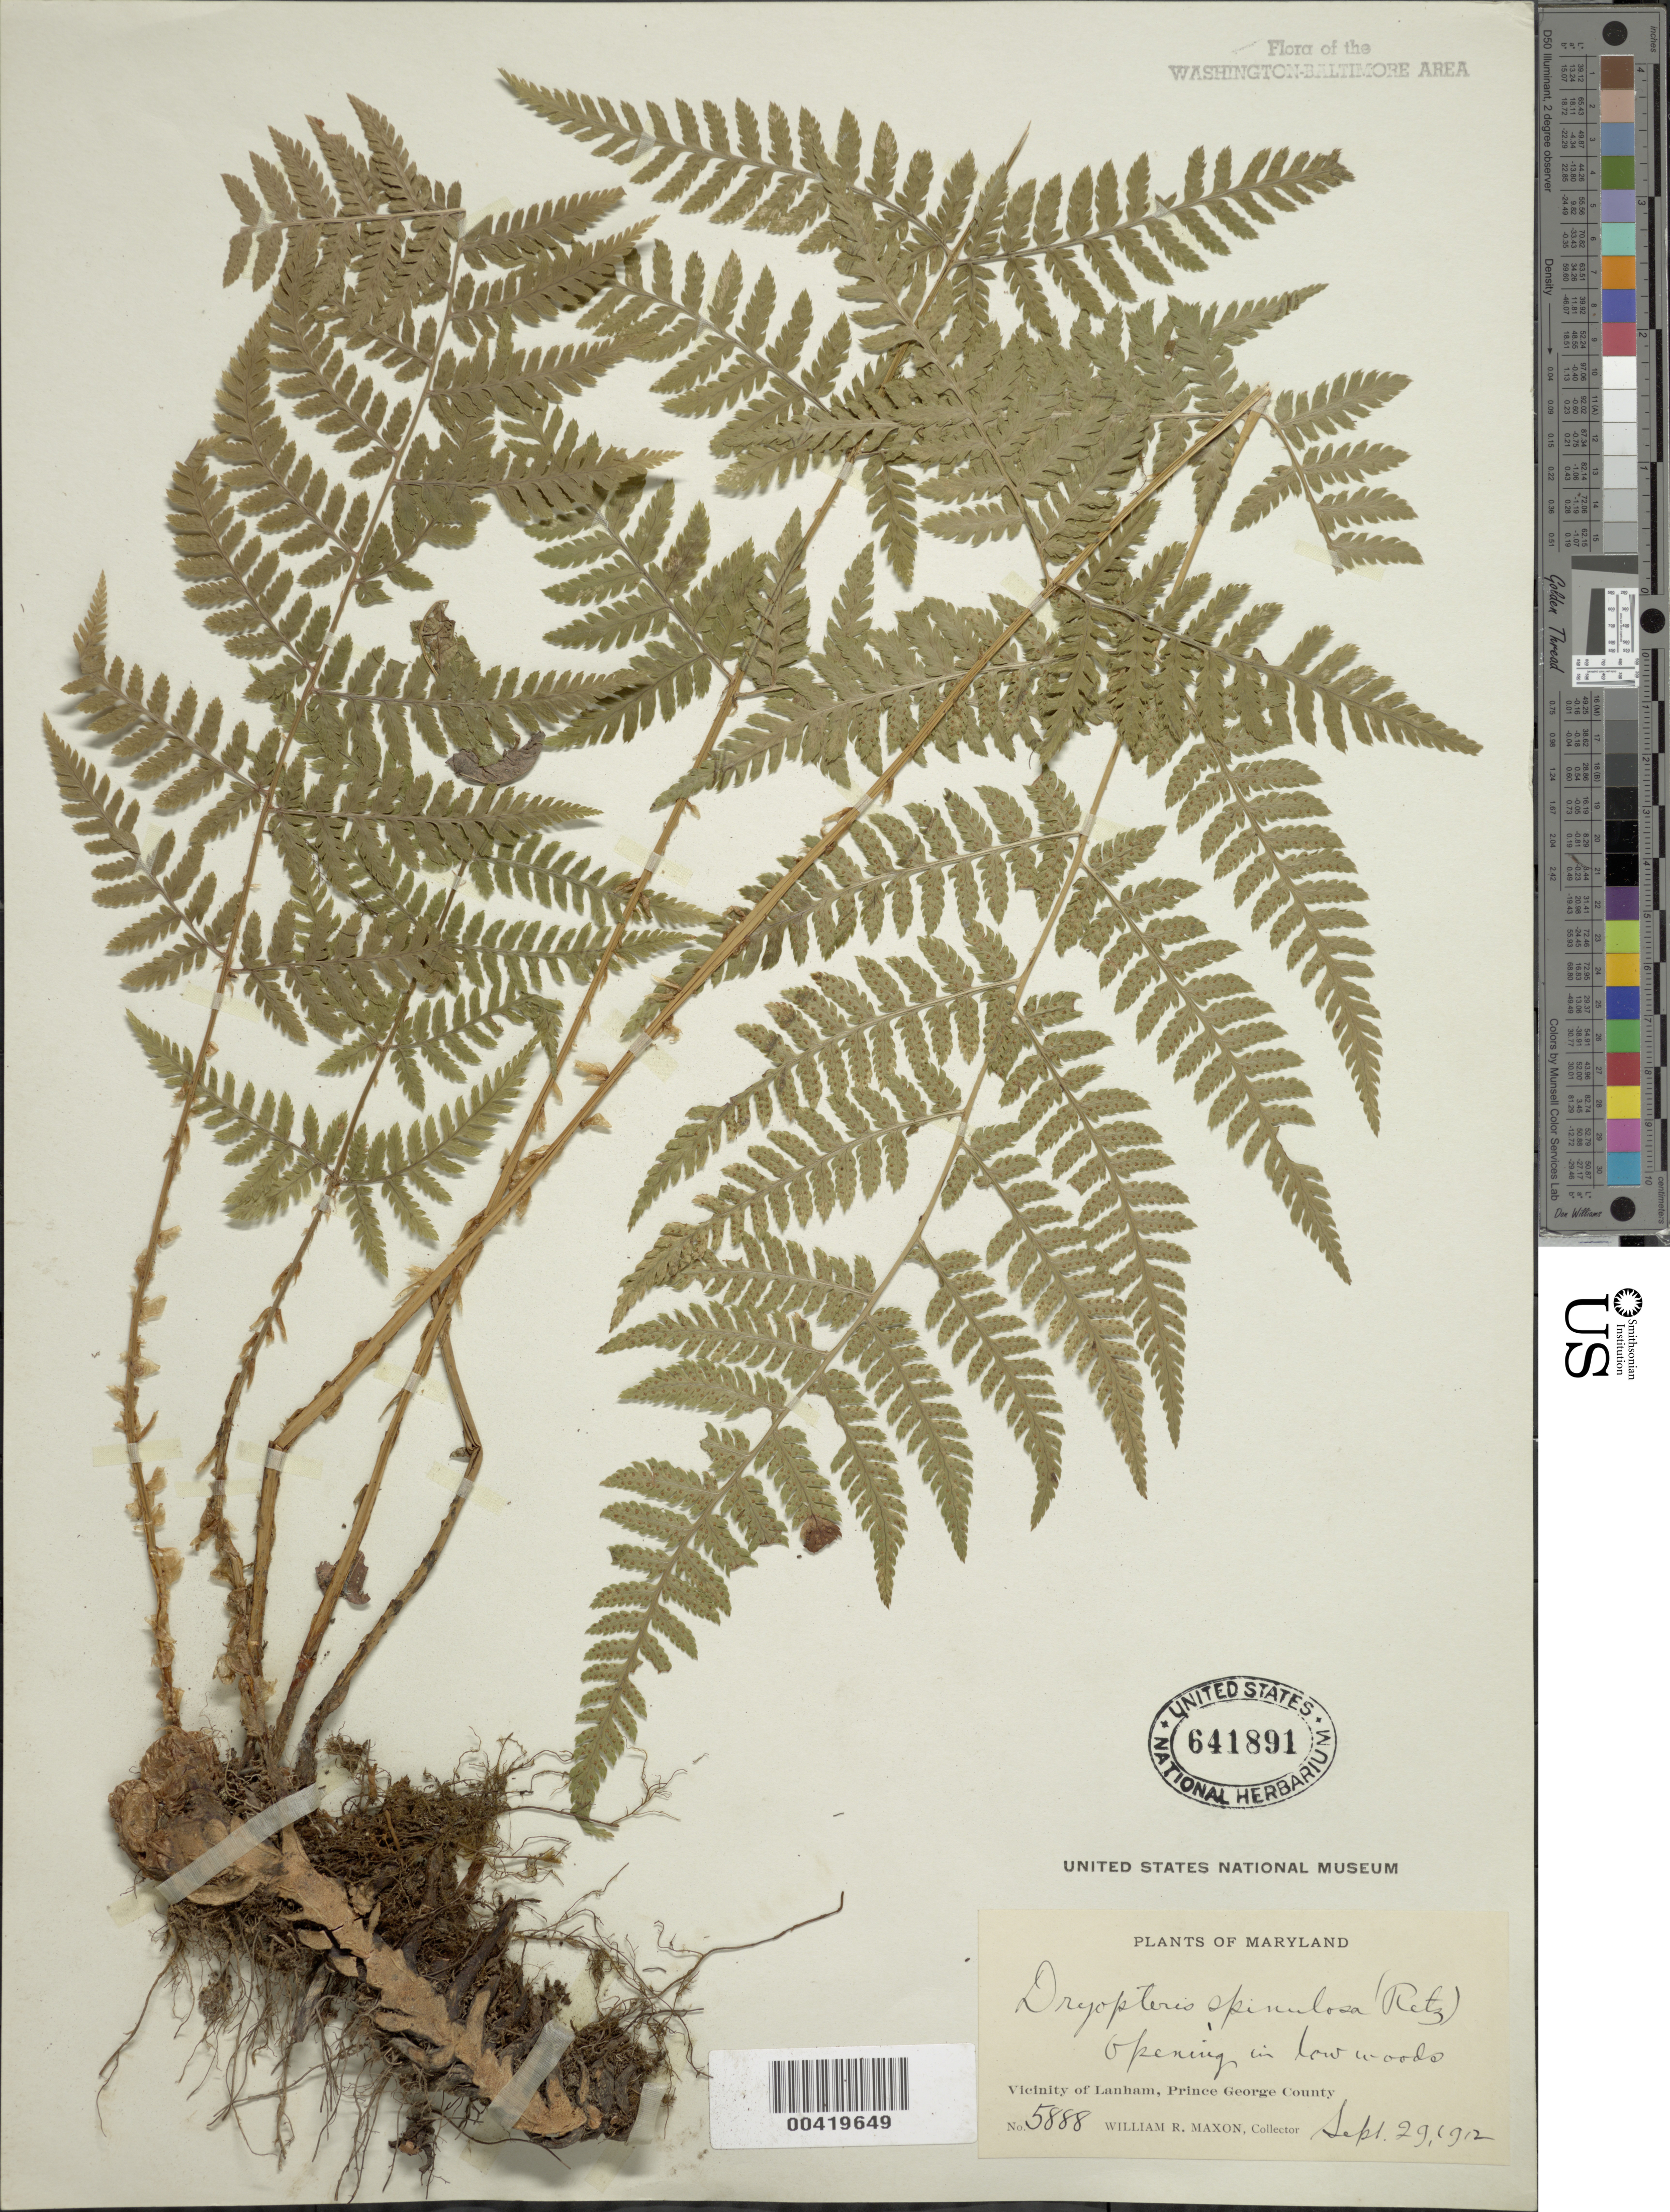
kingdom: Plantae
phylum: Tracheophyta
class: Polypodiopsida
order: Polypodiales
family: Dryopteridaceae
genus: Dryopteris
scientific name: Dryopteris carthusiana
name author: (Villars) H.P. Fuchs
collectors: W. R. Maxon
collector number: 5888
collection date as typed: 29 Sep 1912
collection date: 1912-09-29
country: United States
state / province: Maryland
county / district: Prince George's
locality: Lanham vicinity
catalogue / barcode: US 641891